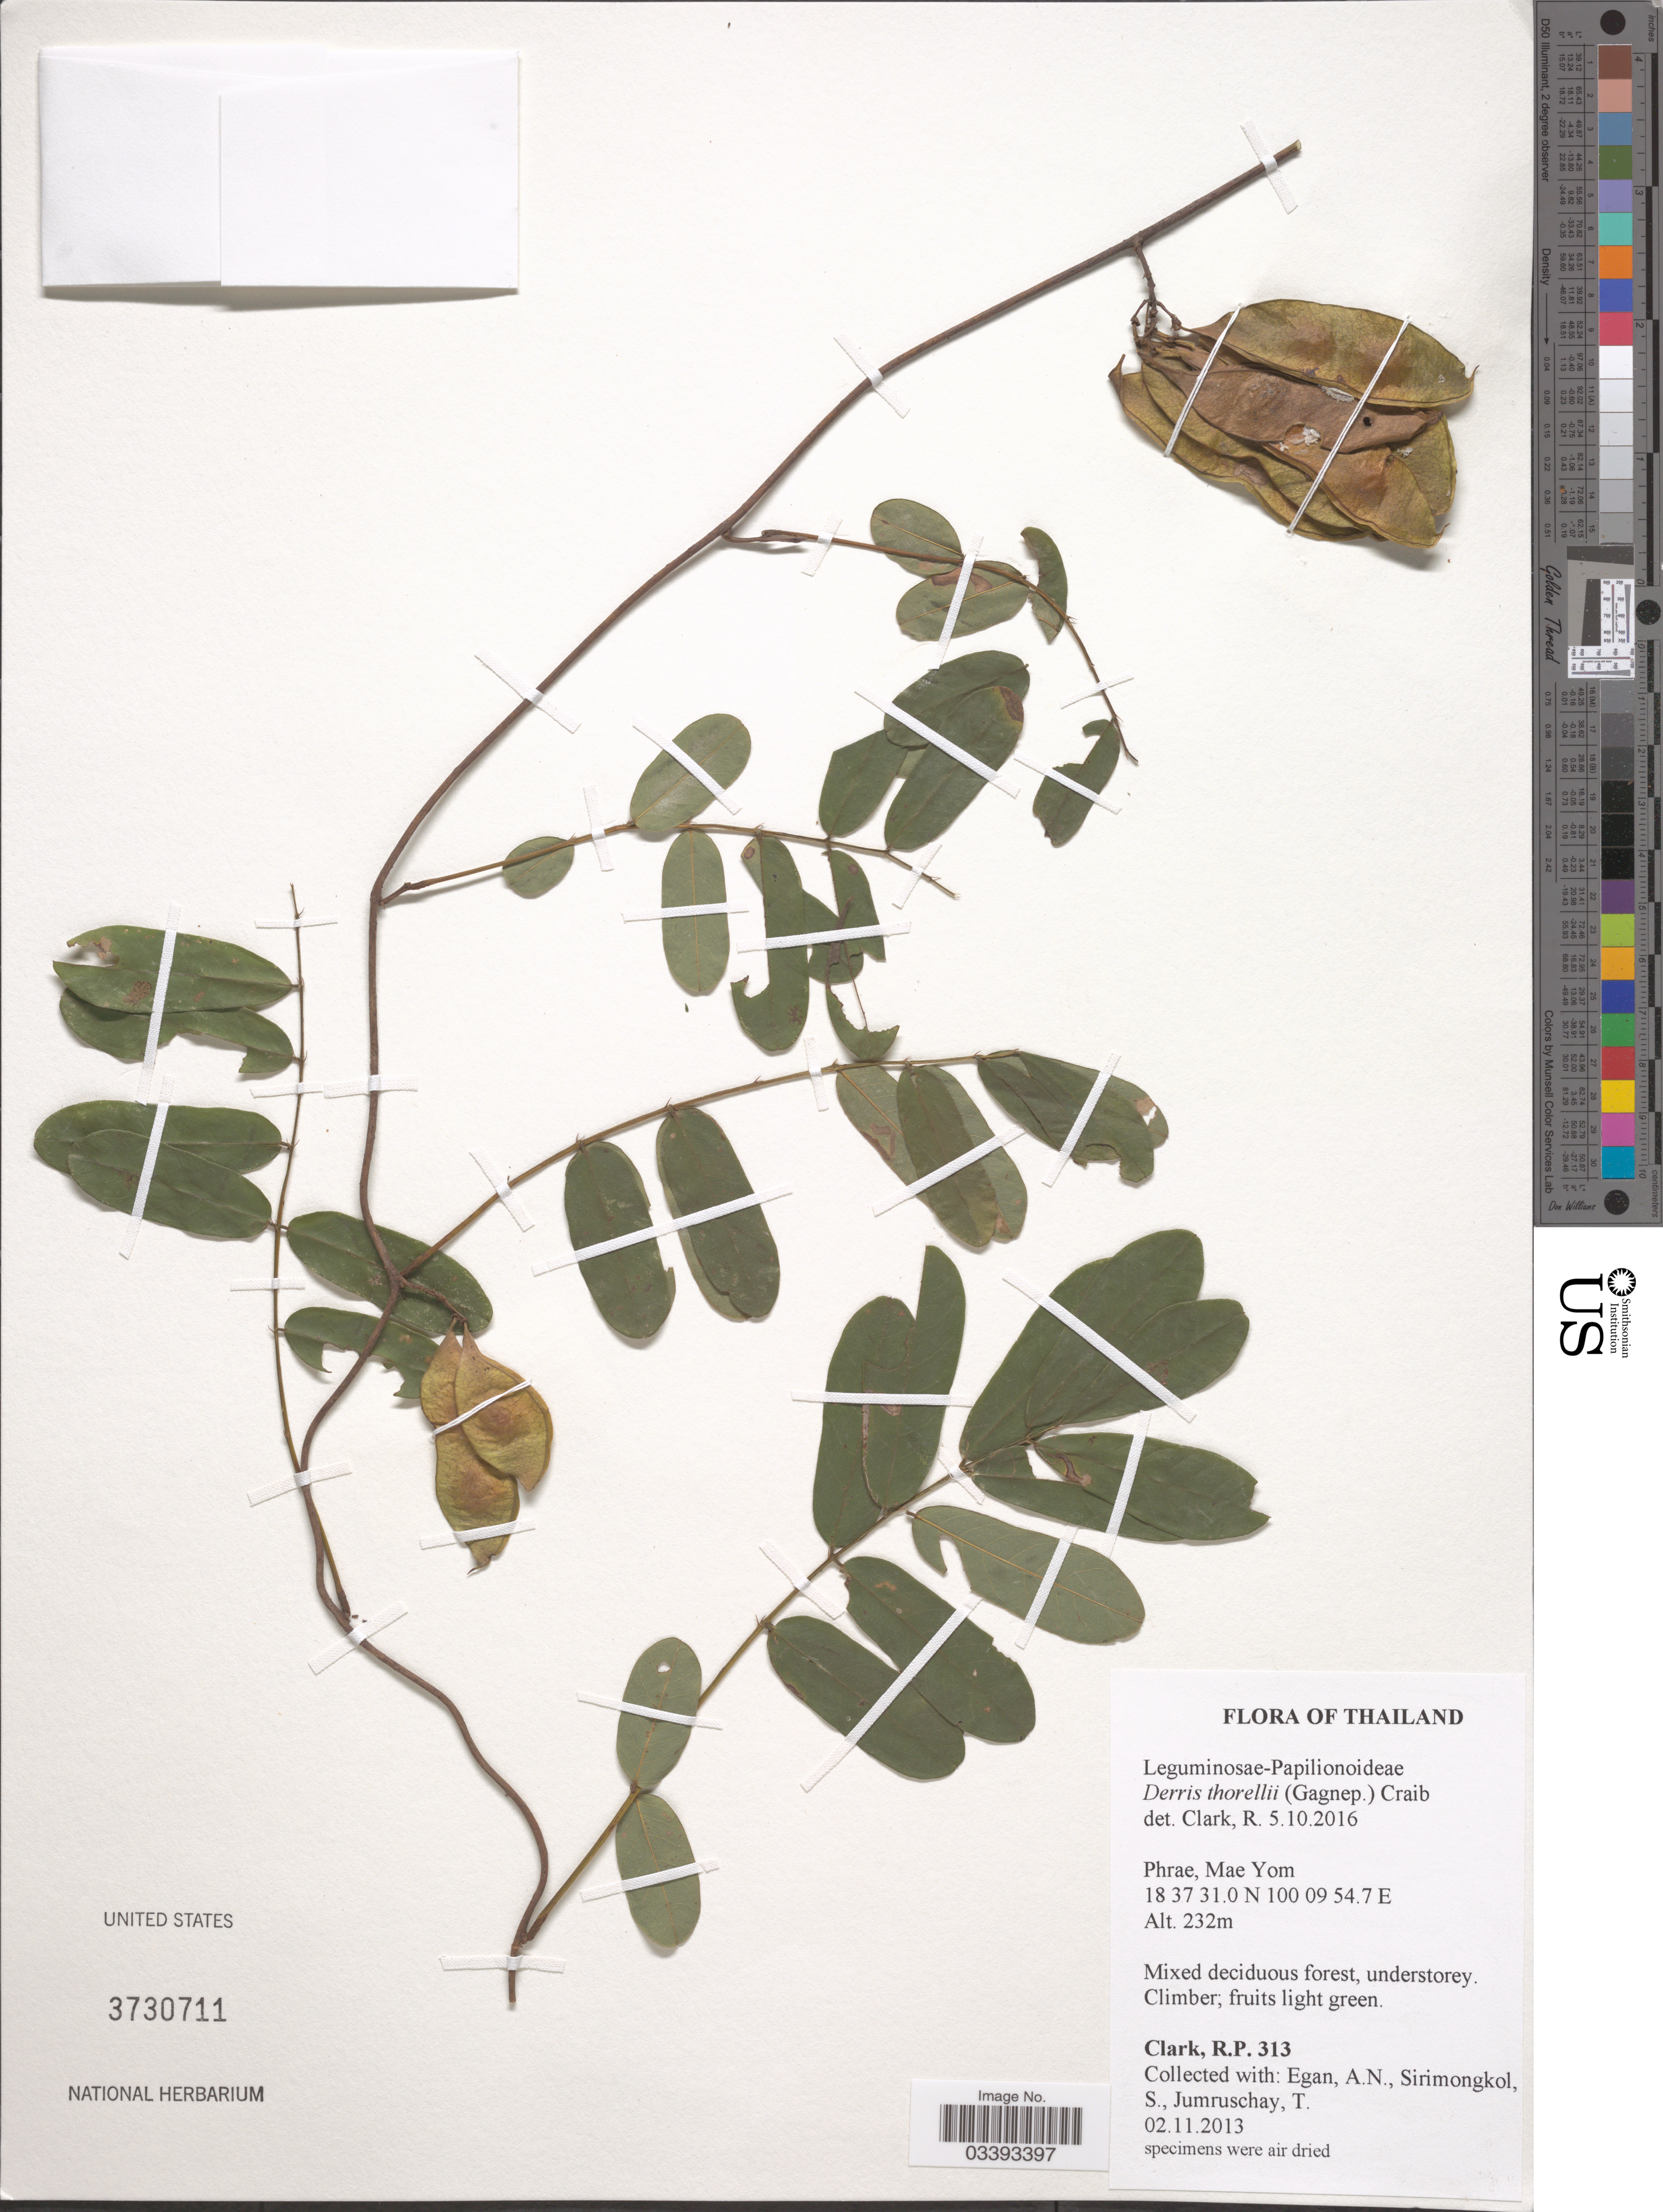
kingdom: Plantae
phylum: Tracheophyta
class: Magnoliopsida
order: Fabales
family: Fabaceae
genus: Brachypterum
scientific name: Brachypterum thorelii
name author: (Gagnep.) Adema & Sirich.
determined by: Strong, Mark T., (BOT), Smithsonian Institution - National Museum of Natural History (UNITED STATES)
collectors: R. P. Clark, A. N. Egan, S. Sirimongkol & T. Jumruschay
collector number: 313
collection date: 2013-11-02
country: Thailand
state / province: Phrae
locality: Mae Yom.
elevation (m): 232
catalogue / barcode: US 3730711